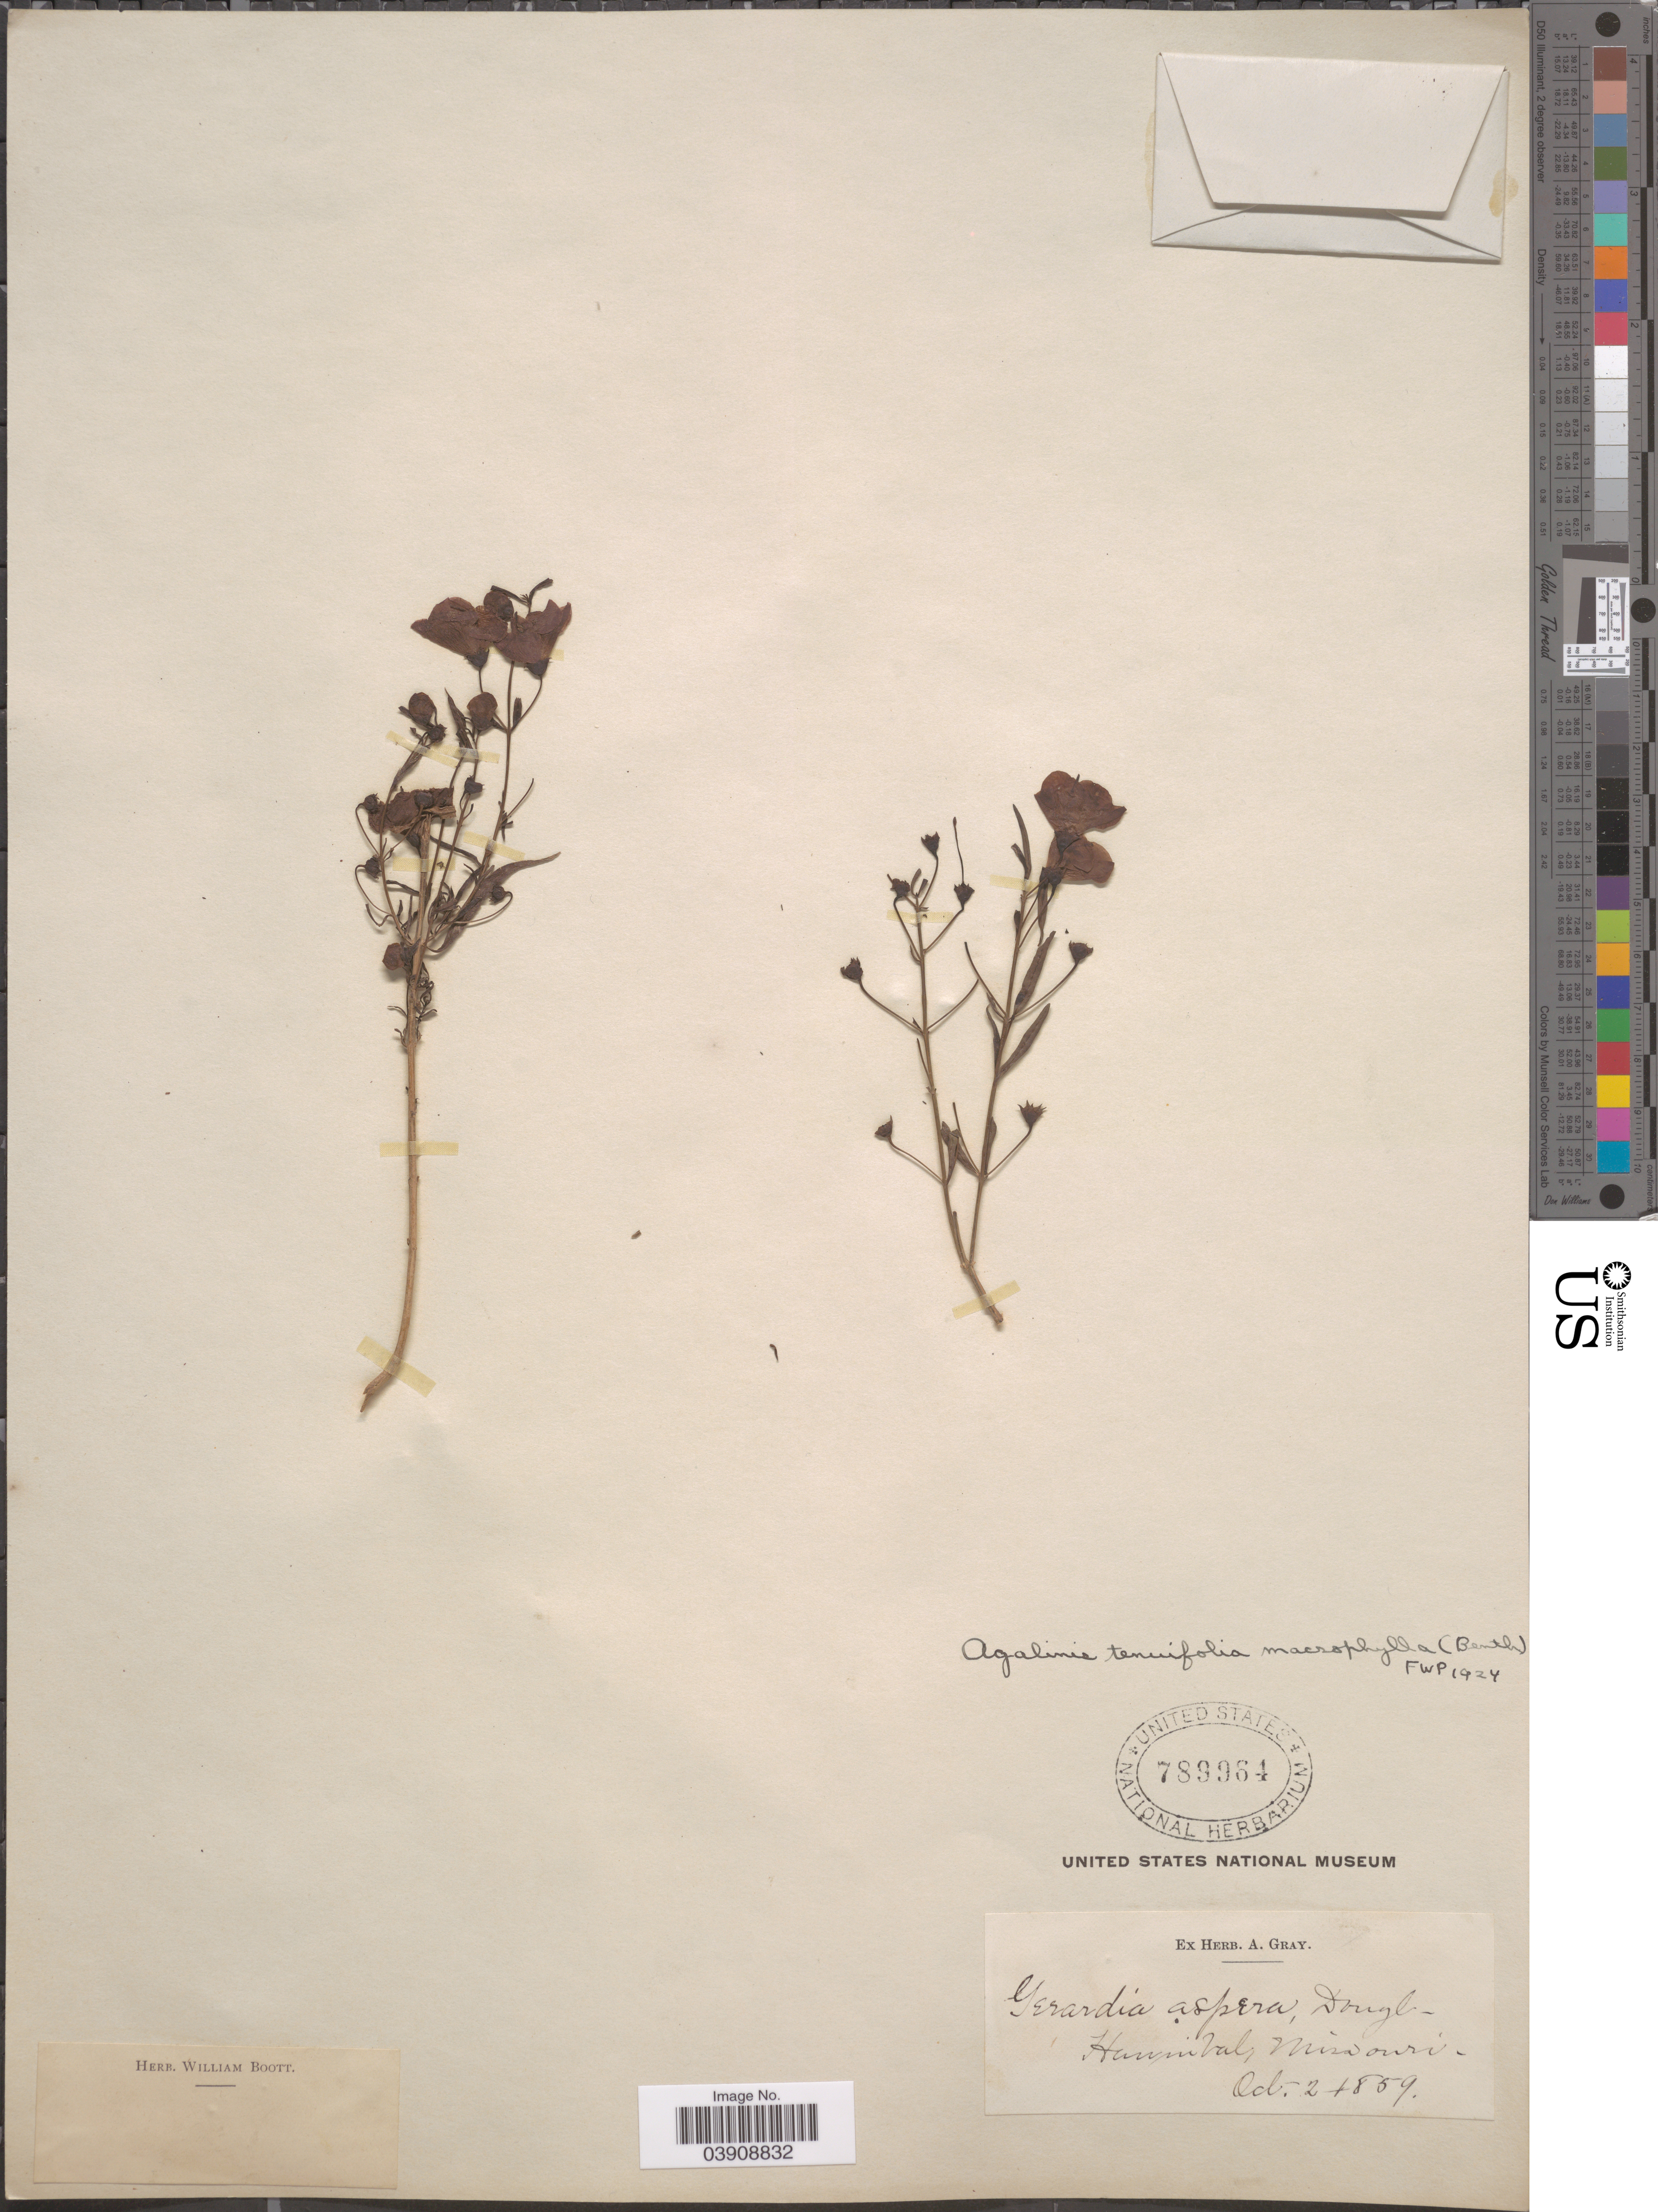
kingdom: Plantae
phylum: Tracheophyta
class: Magnoliopsida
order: Lamiales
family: Orobanchaceae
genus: Agalinis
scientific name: Agalinis tenuifolia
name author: (Vahl) Raf.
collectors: ex herb. Gray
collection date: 1859-10-02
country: United States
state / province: Missouri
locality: Hannibal.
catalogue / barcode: US 789964